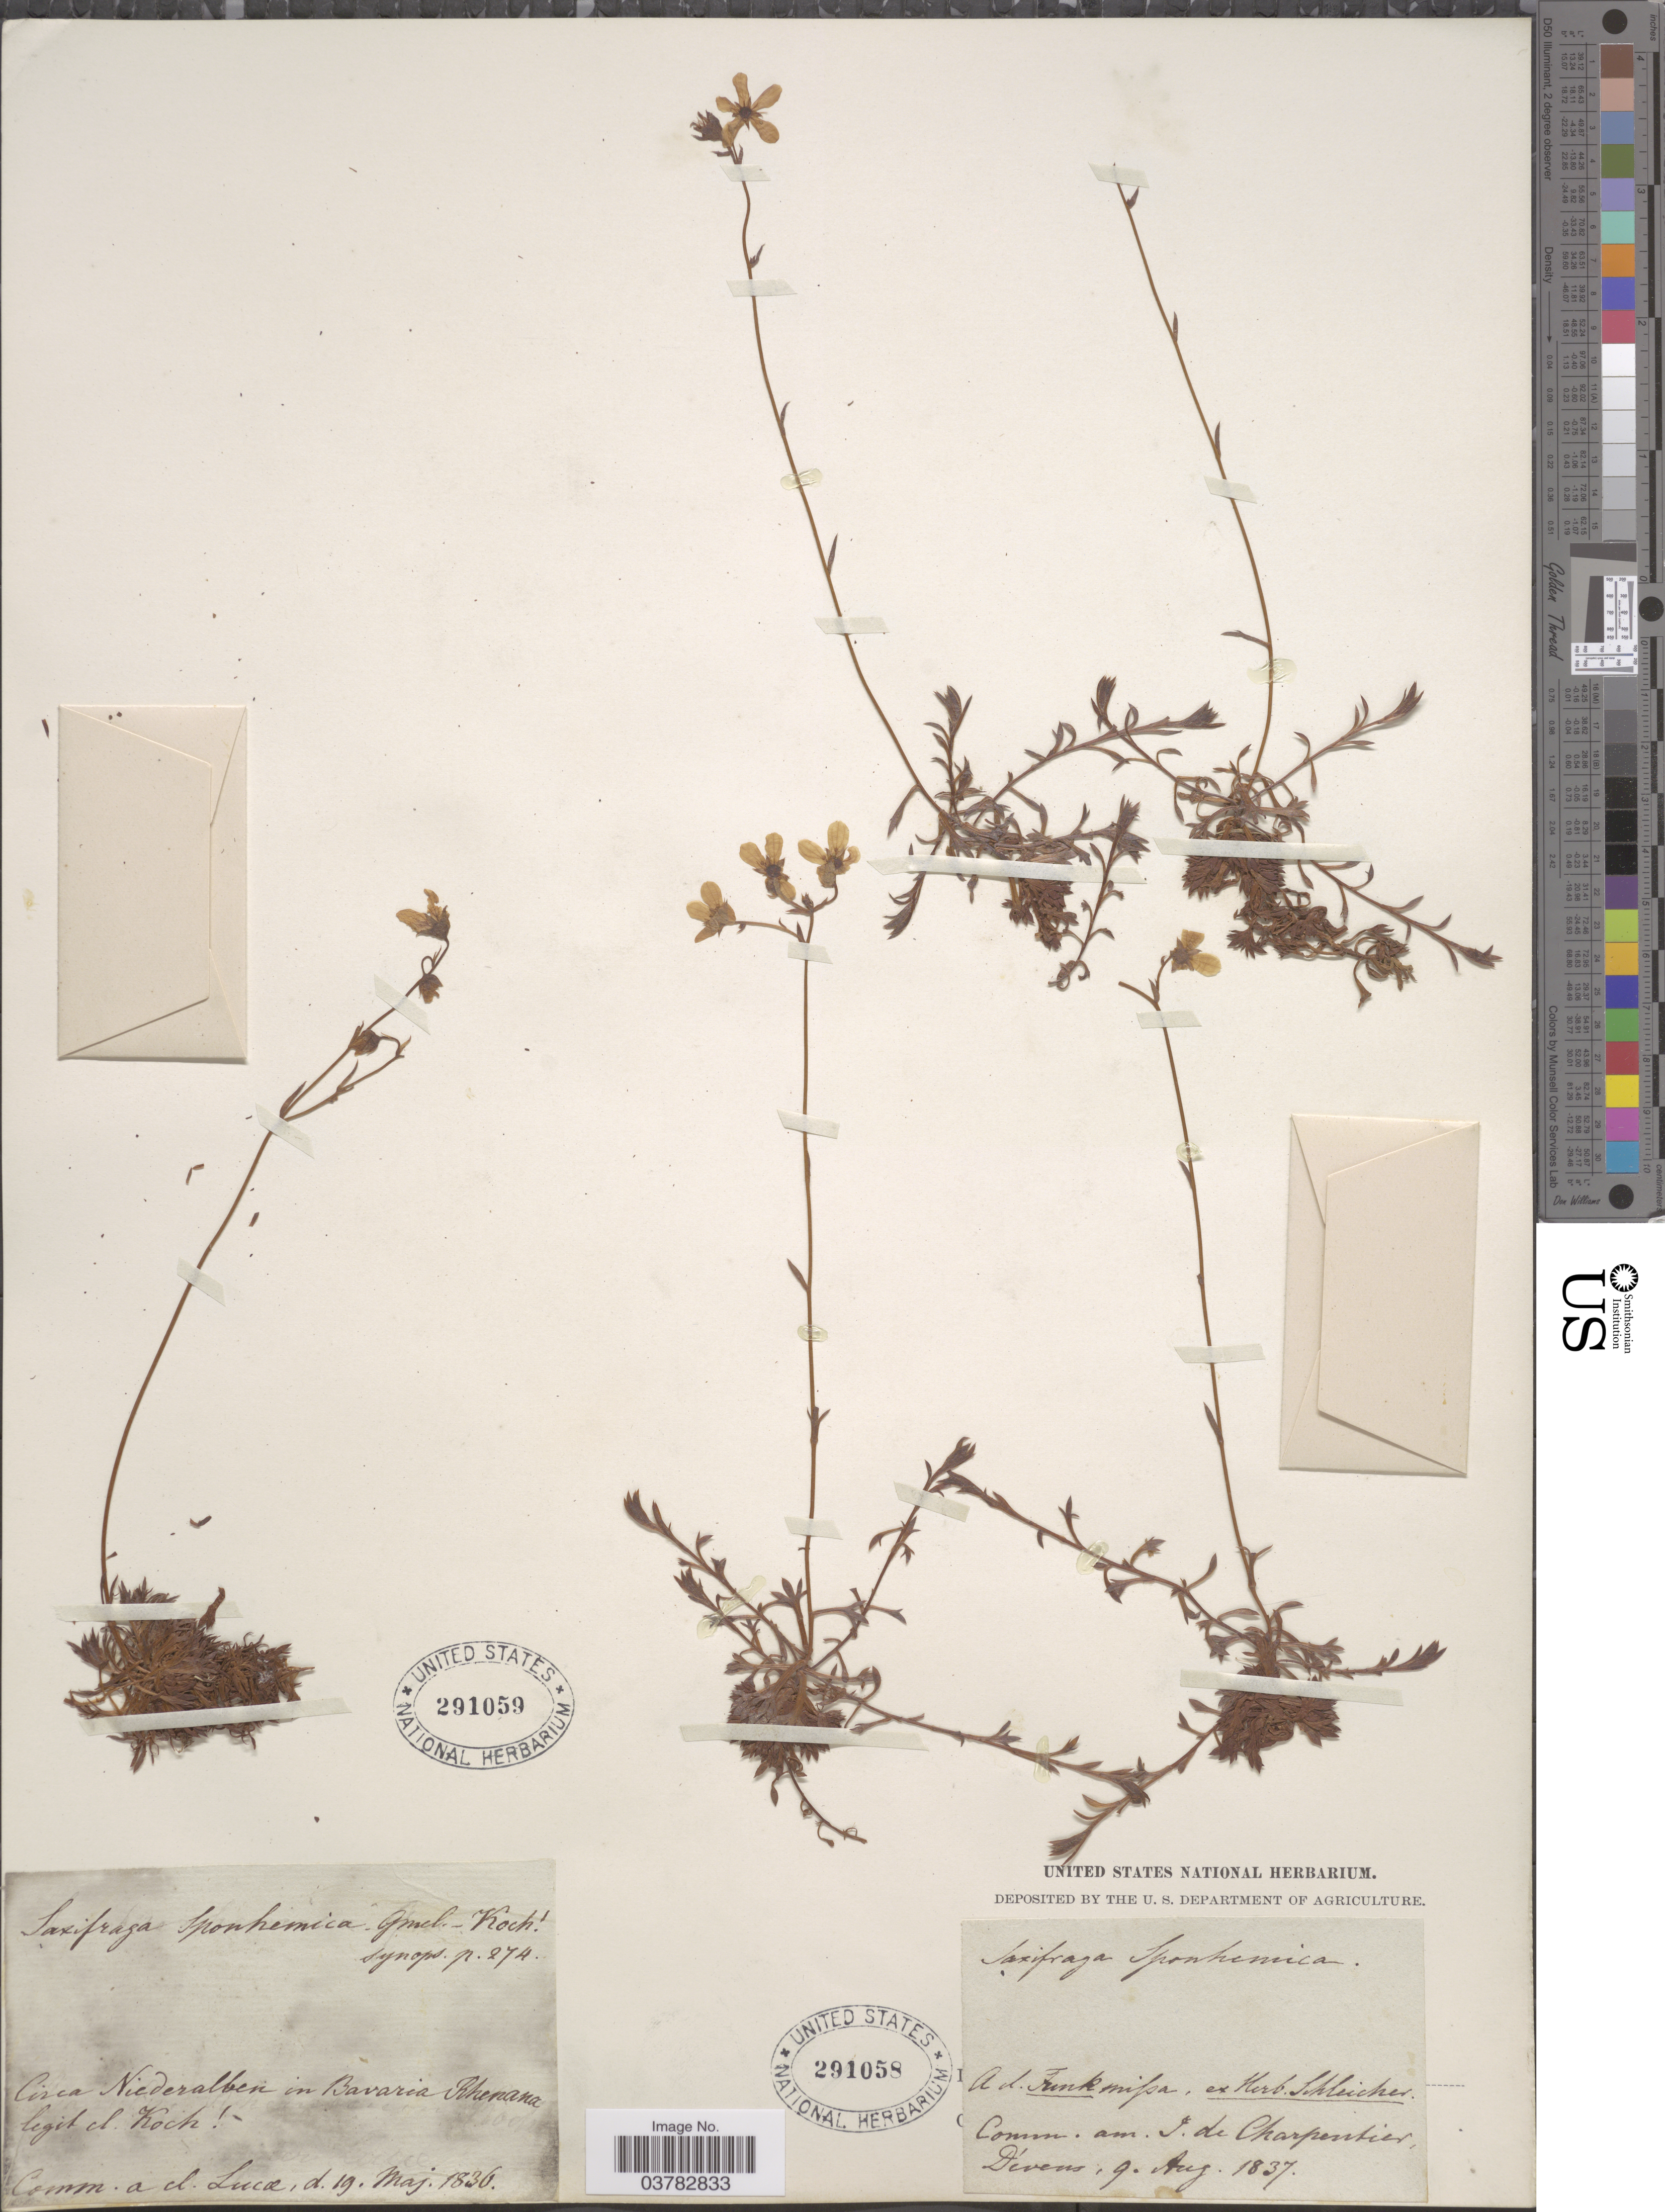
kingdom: Plantae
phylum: Tracheophyta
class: Magnoliopsida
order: Saxifragales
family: Saxifragaceae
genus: Saxifraga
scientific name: Saxifraga sponhemica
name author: C.C. Gmel.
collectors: -- Koch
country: Germany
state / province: Bayern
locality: Circa Niederalben in Bavaria Rhenana.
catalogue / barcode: US 291059